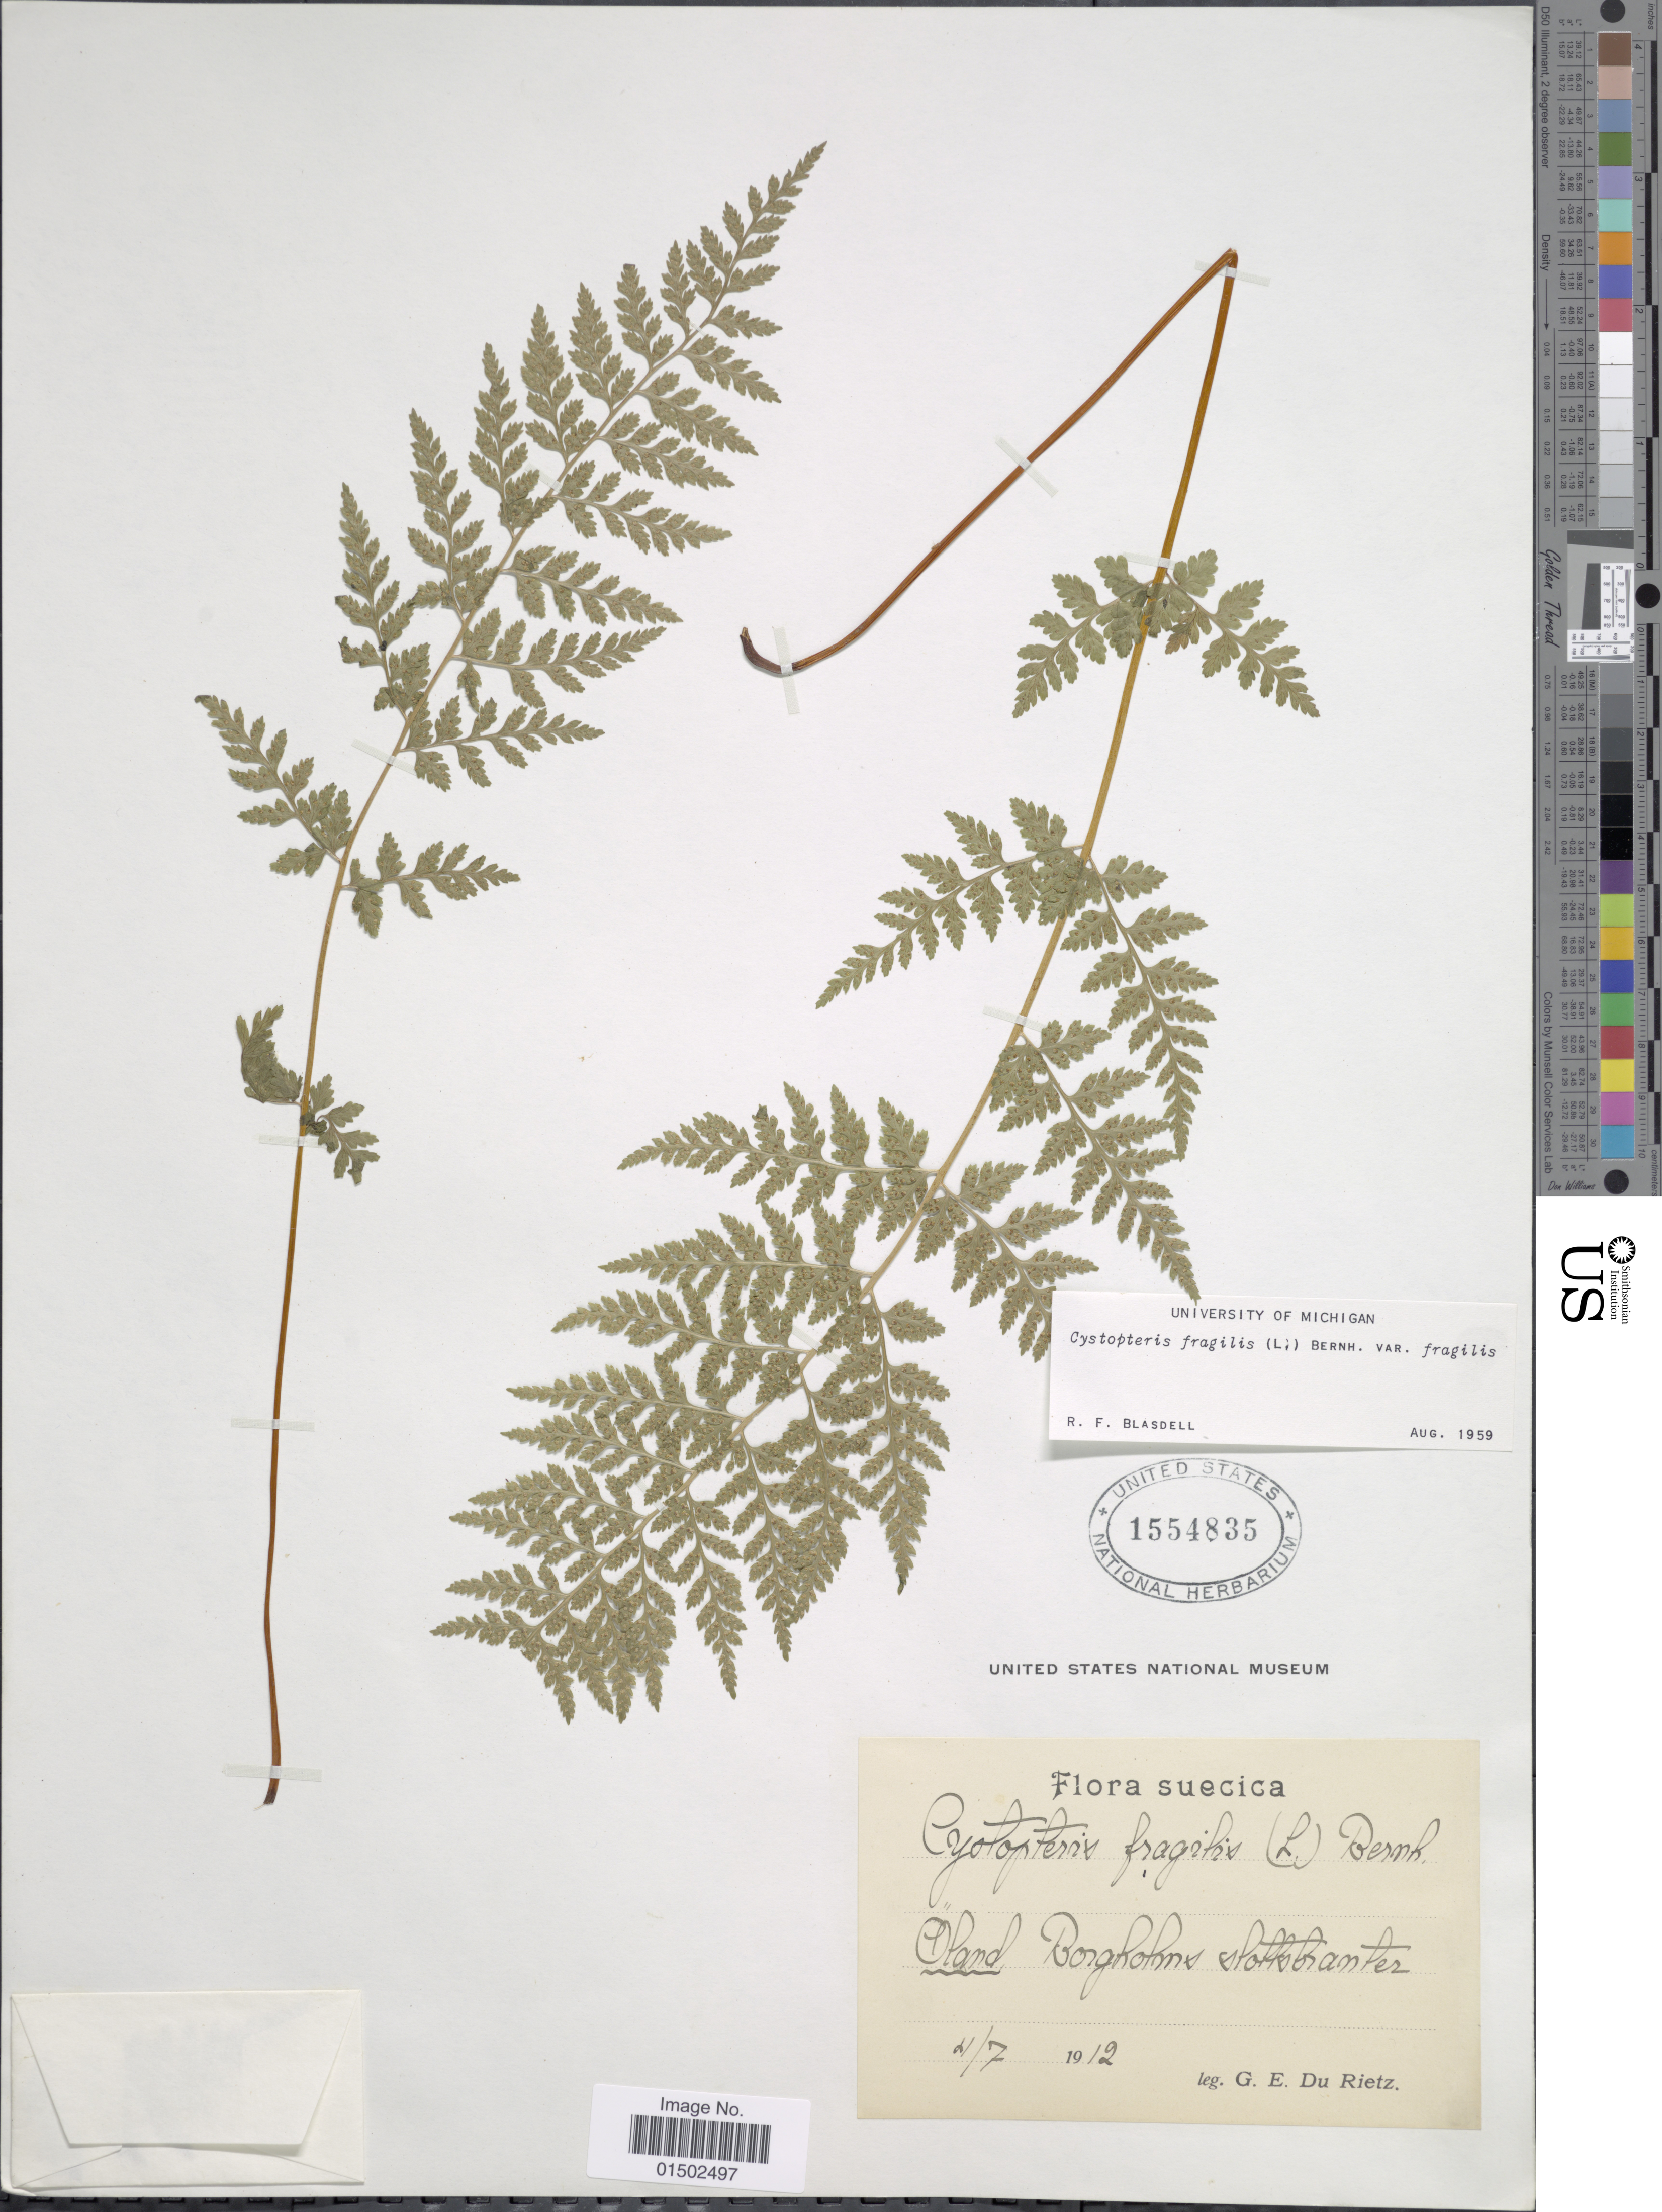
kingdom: Plantae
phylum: Tracheophyta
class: Polypodiopsida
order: Polypodiales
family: Cystopteridaceae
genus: Cystopteris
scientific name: Cystopteris fragilis var. fragilis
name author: (L.) Bernh.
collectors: G. Reitz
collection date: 1912-04-07 or 1912-07-04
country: Sweden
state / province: Kalmar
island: Öland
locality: Borgholms slottstomter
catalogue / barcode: US 1554835